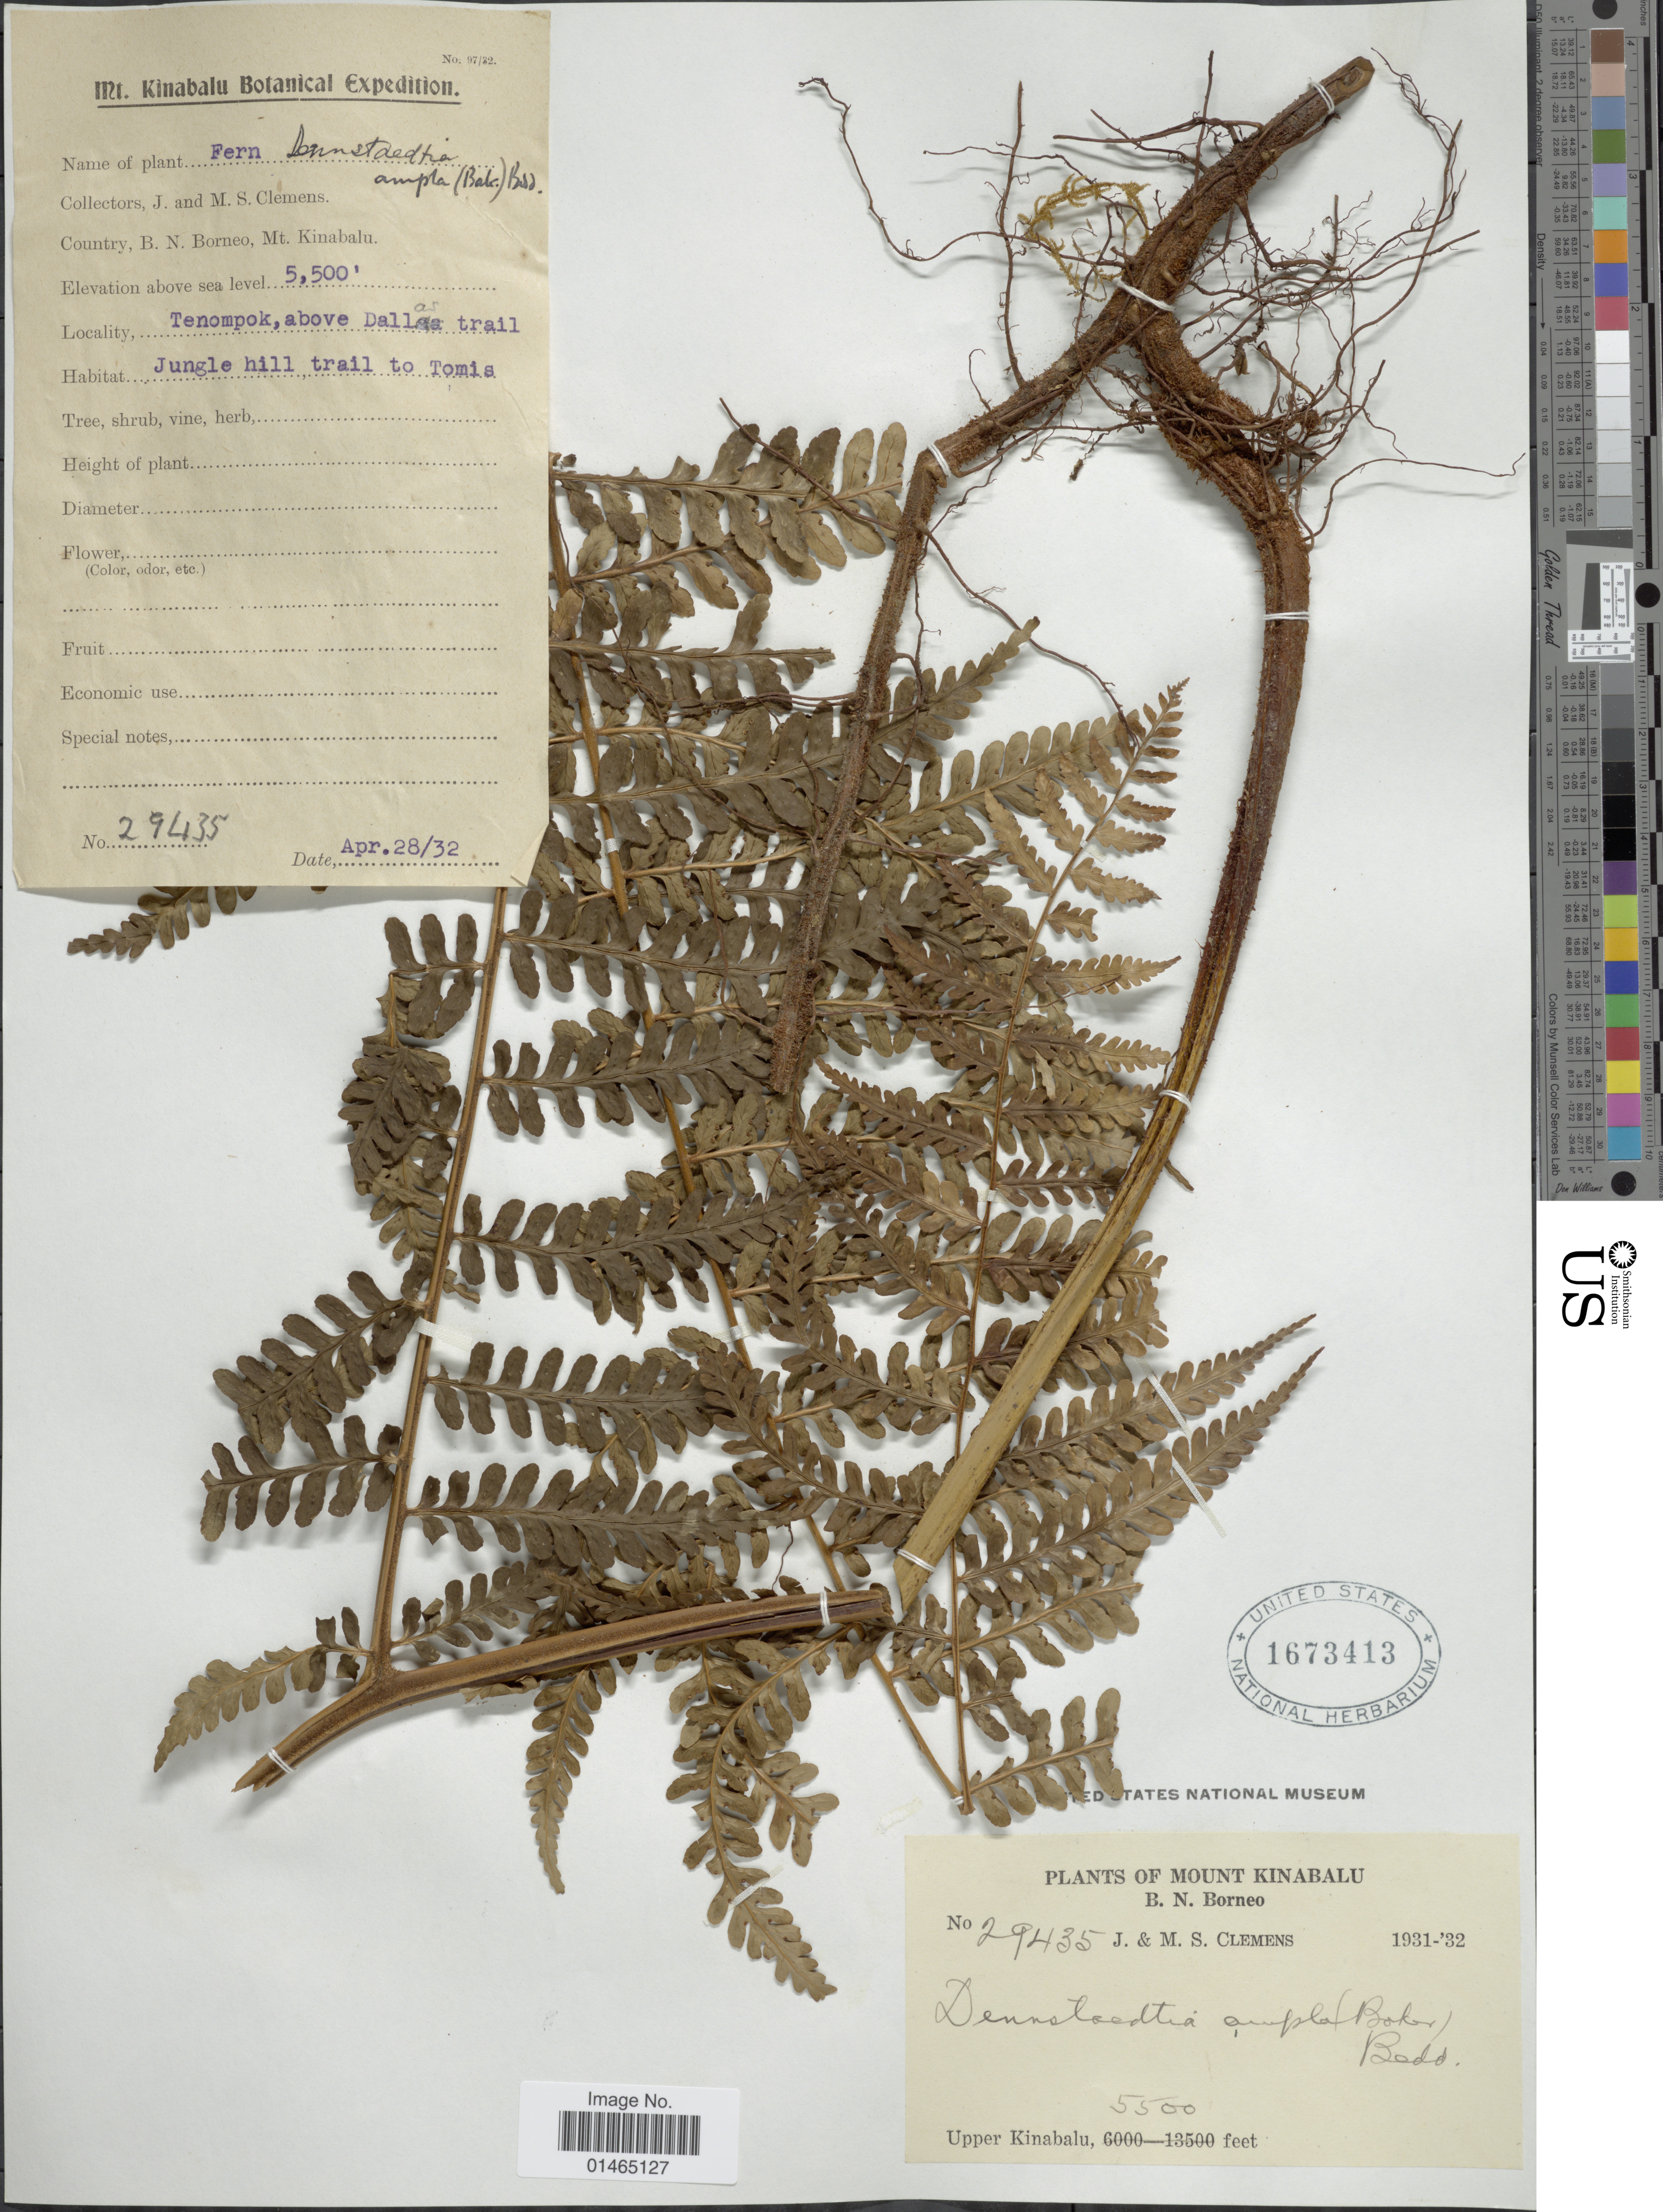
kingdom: Plantae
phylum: Tracheophyta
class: Polypodiopsida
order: Polypodiales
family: Dennstaedtiaceae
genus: Dennstaedtia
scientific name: Dennstaedtia ampla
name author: (Baker) Bedd.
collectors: J. Clemens & M. S. Clemens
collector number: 29435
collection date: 1932-04-28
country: Malaysia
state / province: Sabah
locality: Mount Kinabalu. B.N. Borneo. Upper Kinabalu. Tenompok, above Dallar trail. Jungle hill trail to Tomis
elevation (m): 1676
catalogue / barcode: US 1673413